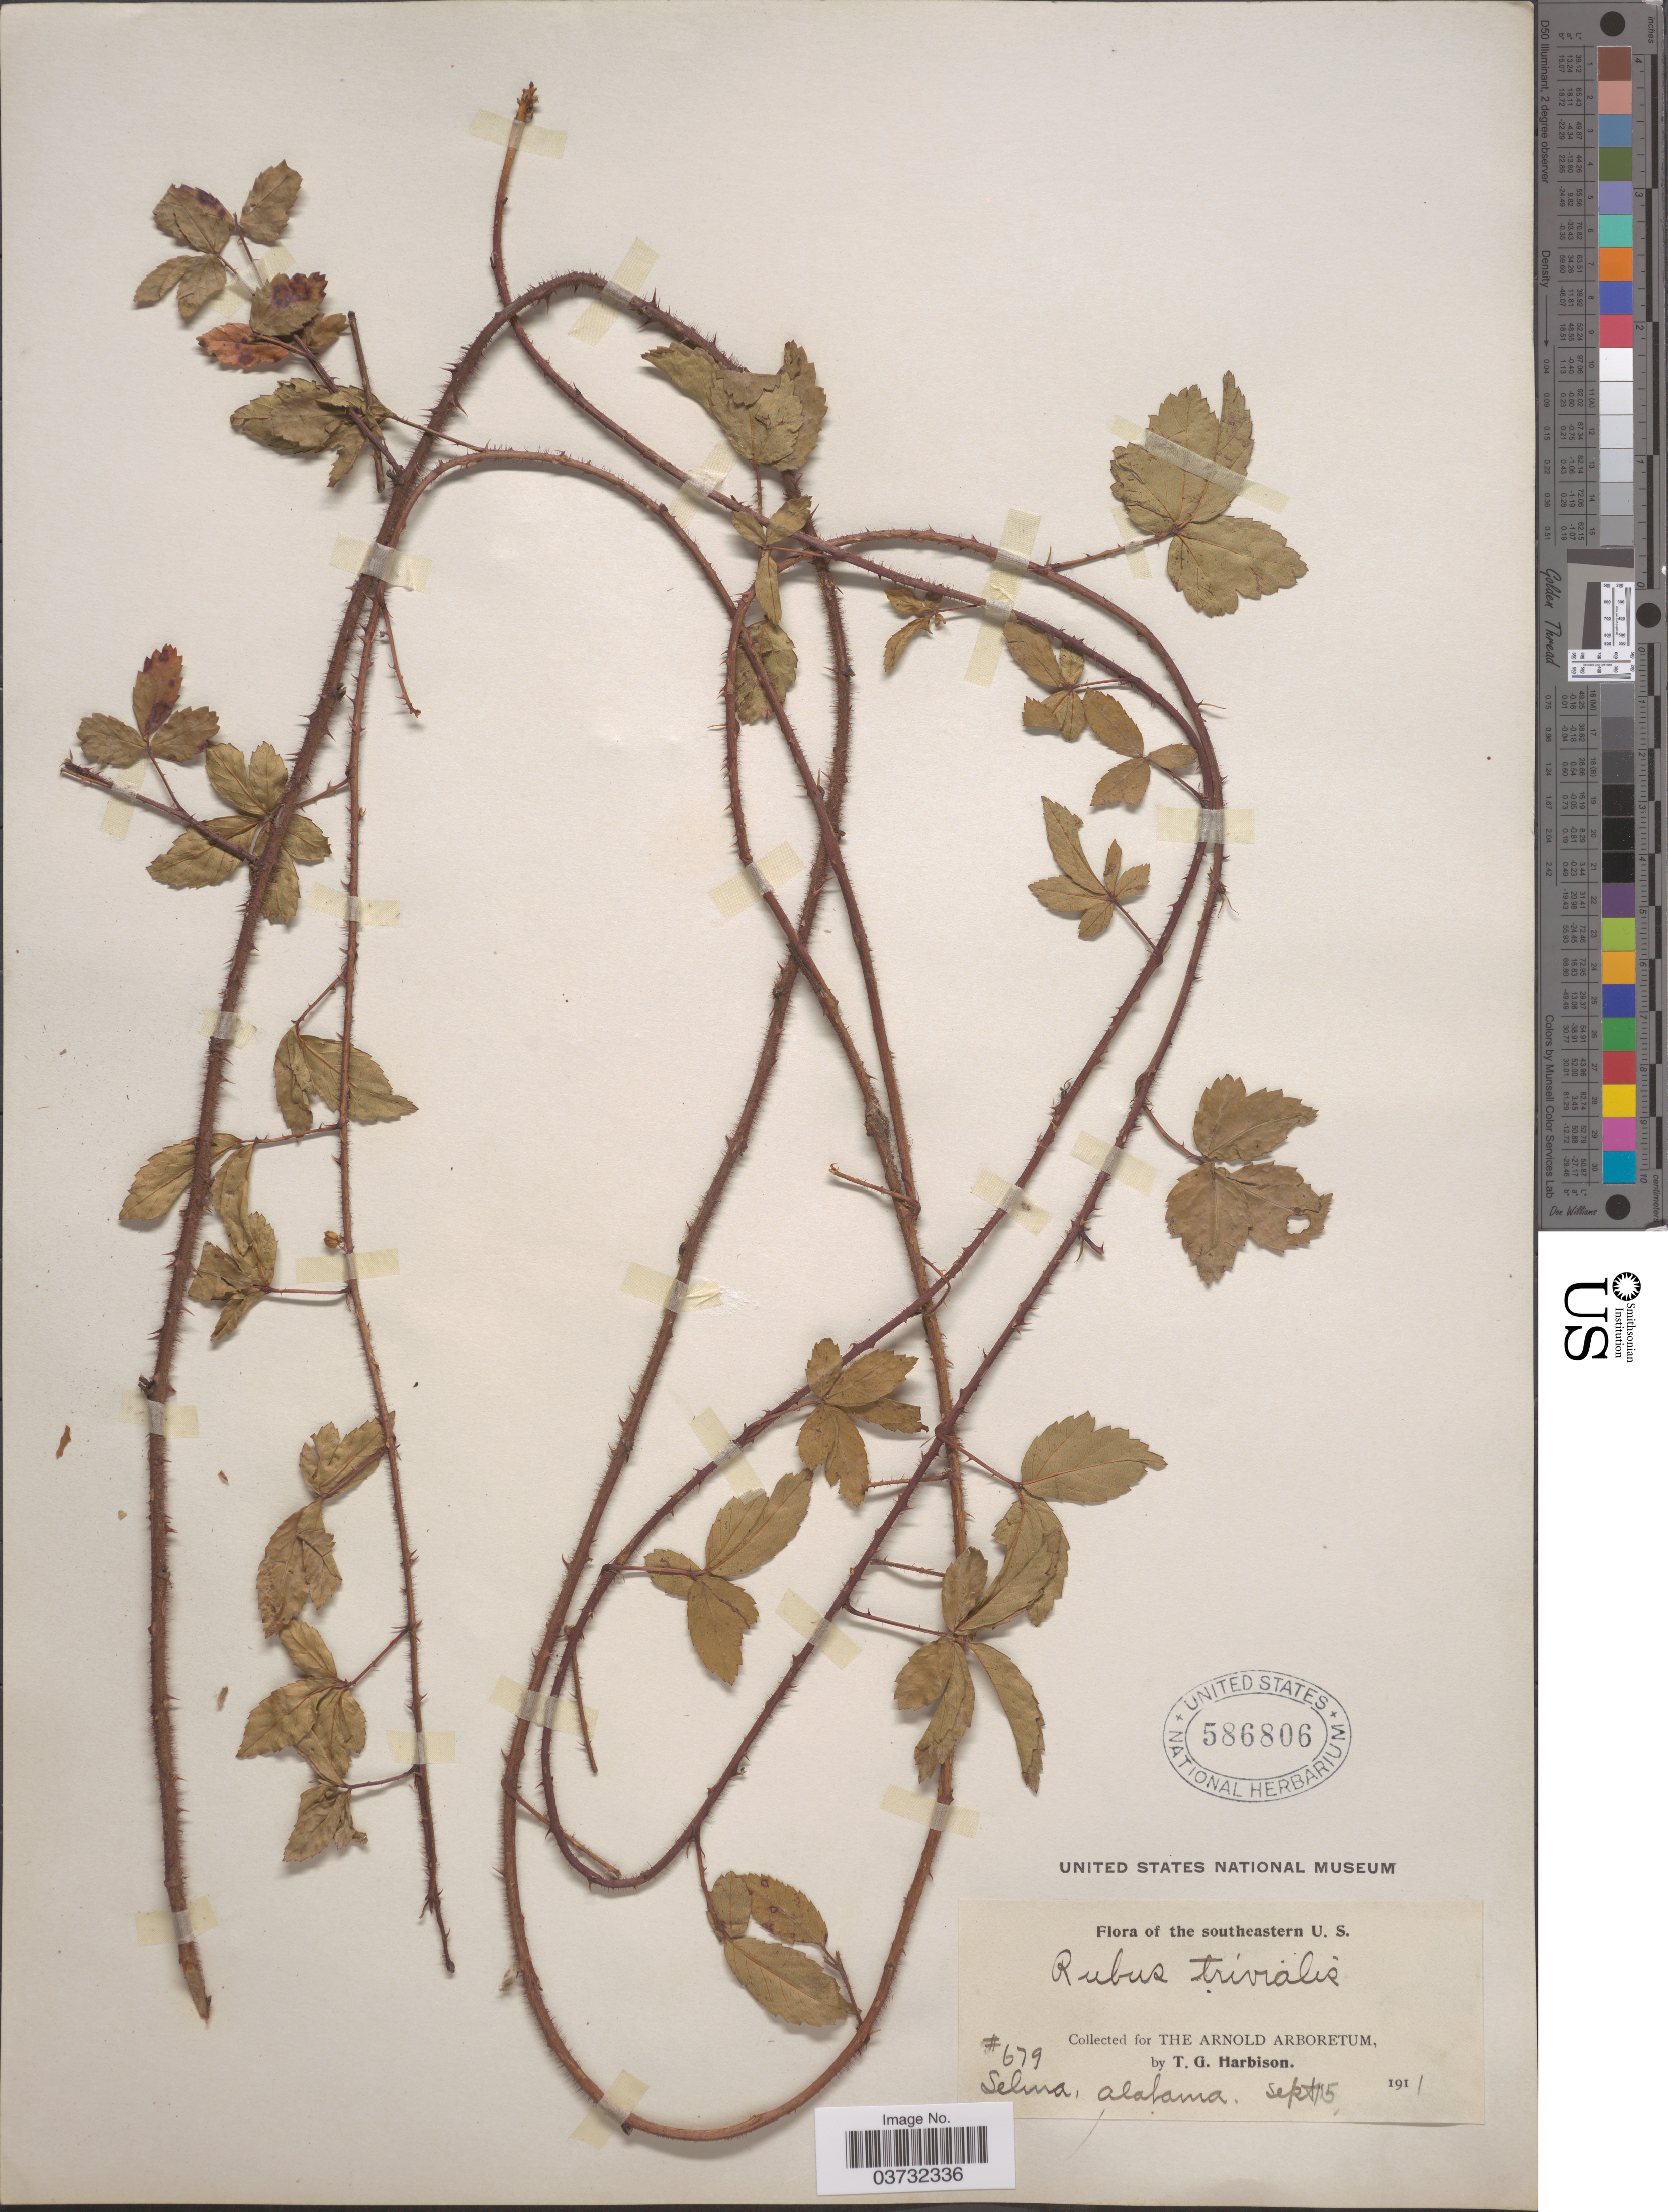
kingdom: Plantae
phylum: Tracheophyta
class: Magnoliopsida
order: Rosales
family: Rosaceae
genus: Rubus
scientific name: Rubus trivialis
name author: Michx.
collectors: T. Harbison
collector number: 679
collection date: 1911-09-05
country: United States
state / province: Alabama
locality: Southeastern U. S. Selma.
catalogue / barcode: US 586806